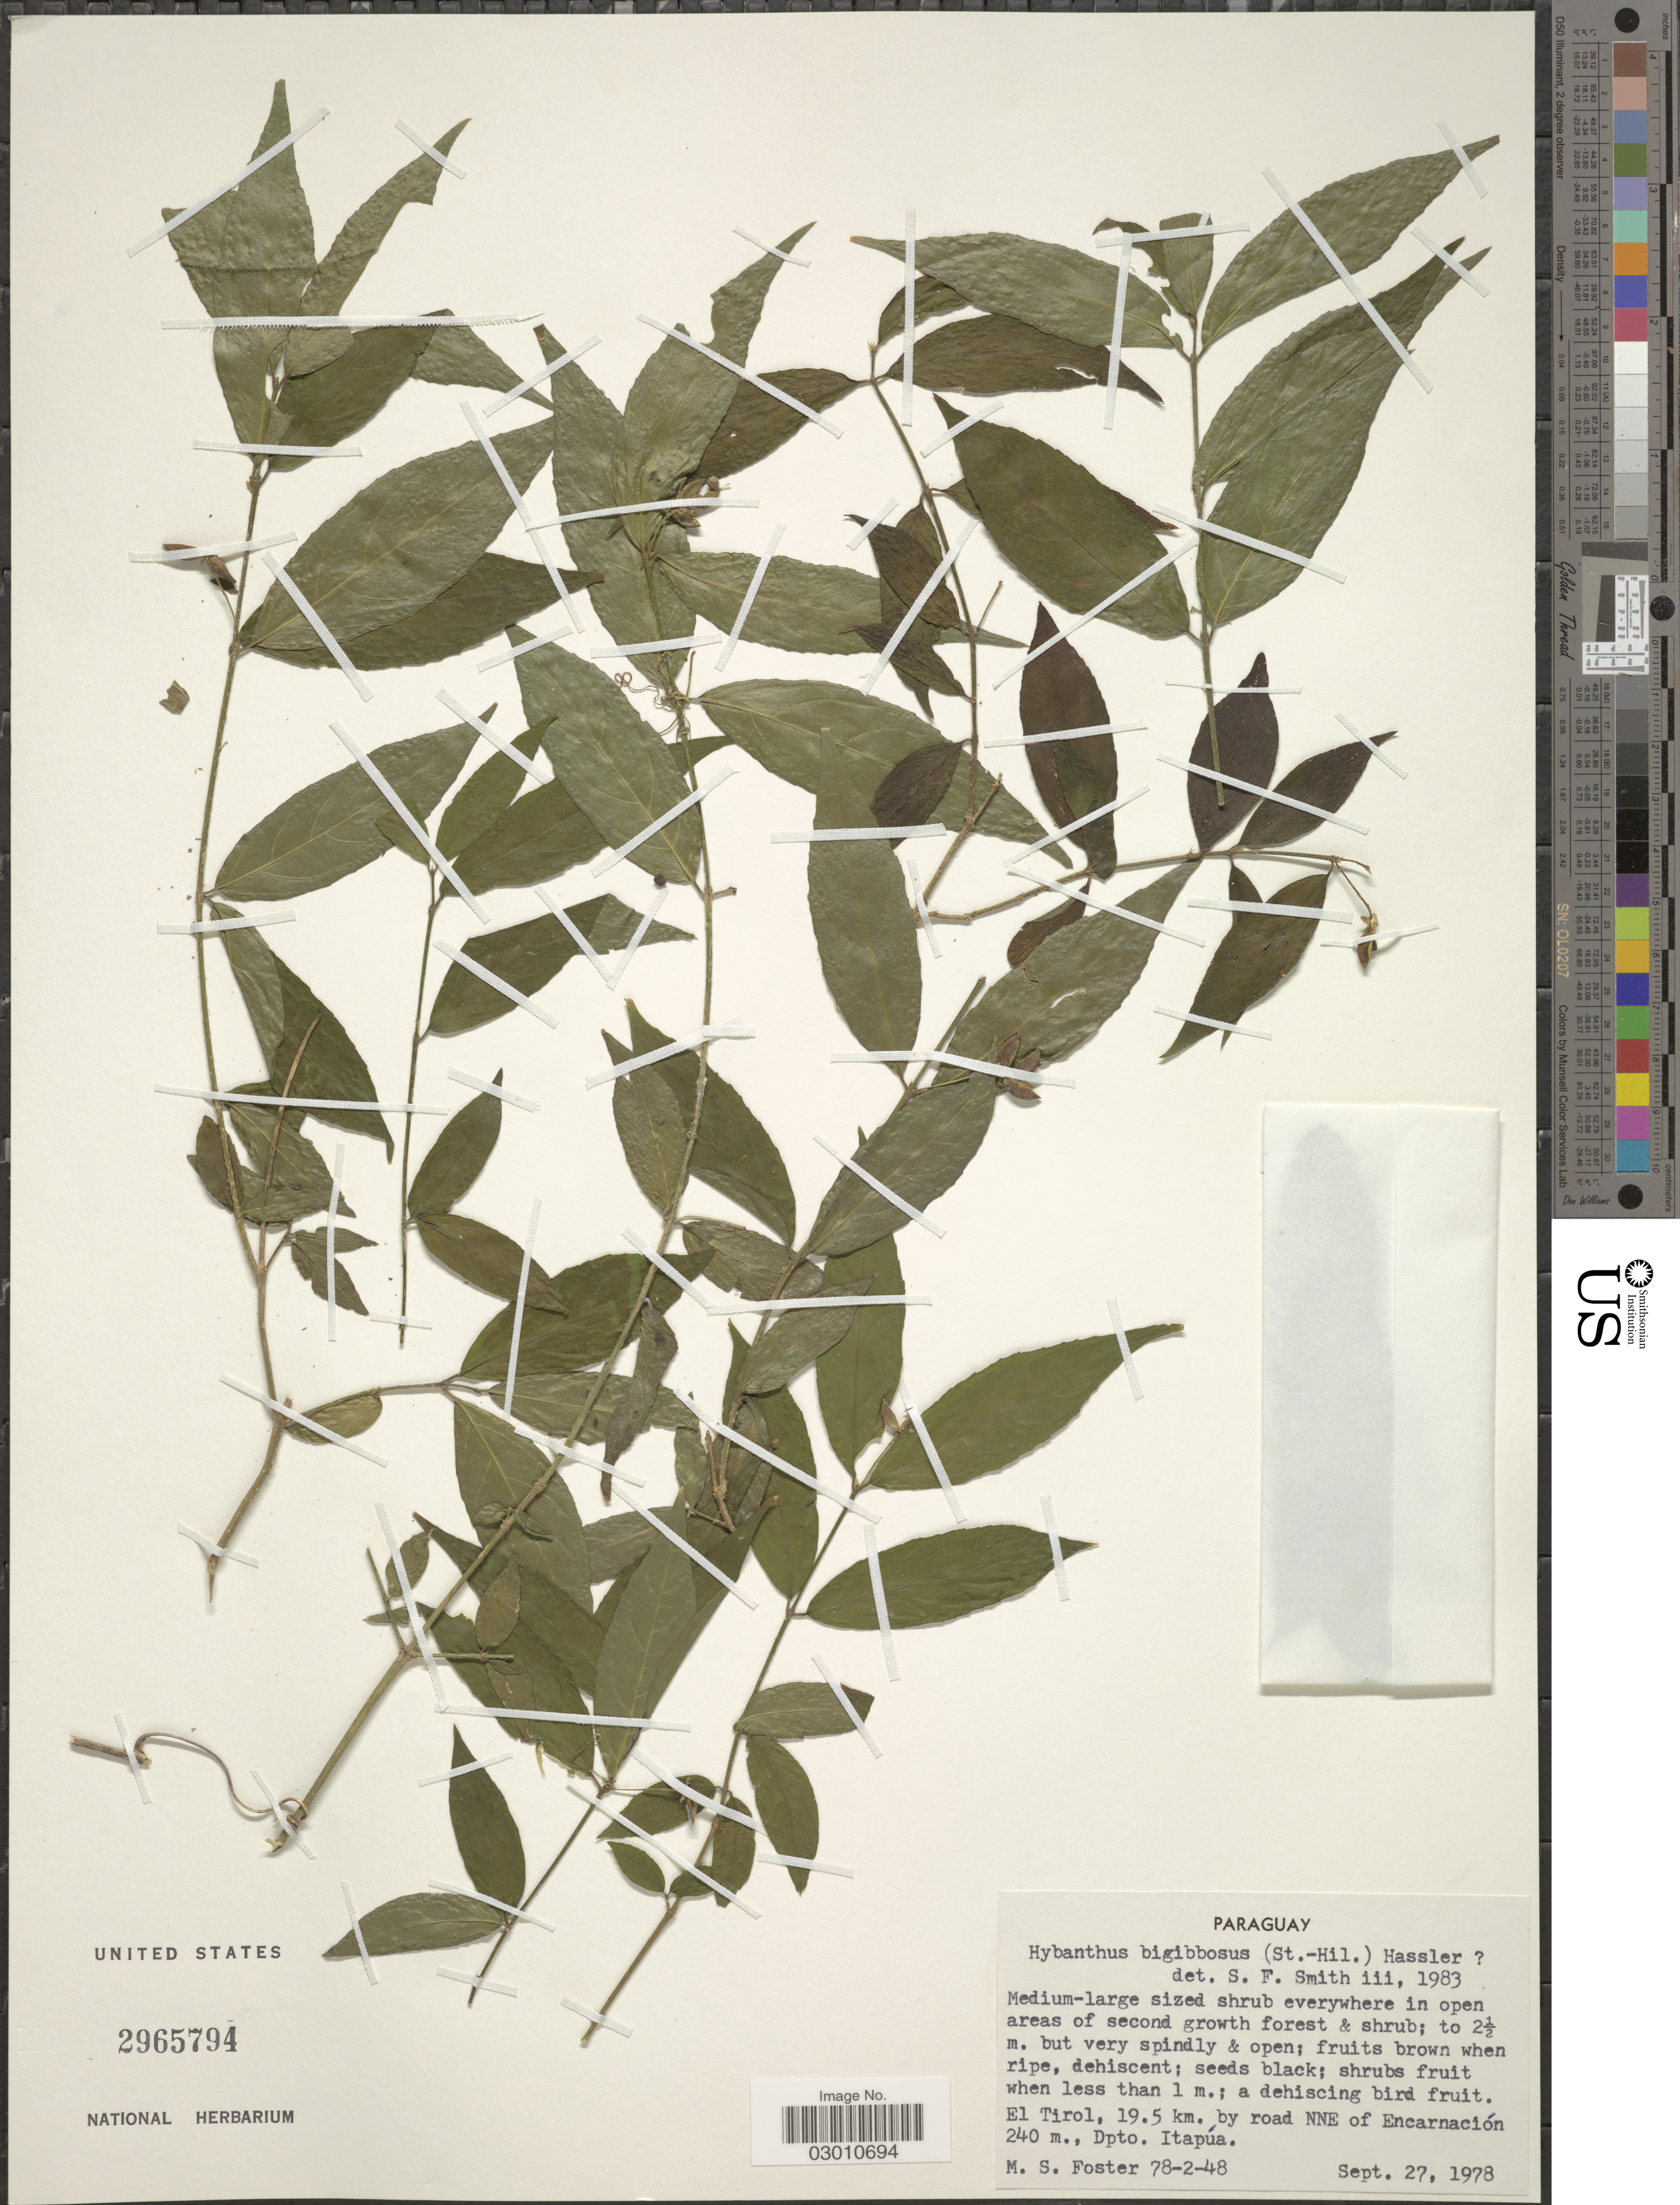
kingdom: Plantae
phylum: Tracheophyta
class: Magnoliopsida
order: Malpighiales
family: Violaceae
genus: Pombalia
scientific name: Pombalia bigibbosa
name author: (A. St.-Hil.) Paula-Souza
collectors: M. Foster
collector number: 78-2-48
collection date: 1978-09-27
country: Paraguay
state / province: Itapua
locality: El Tirol, 19.5 km. by road NNE of Encarnación, Dpto. Itapúa.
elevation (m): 240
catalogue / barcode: US 2965794